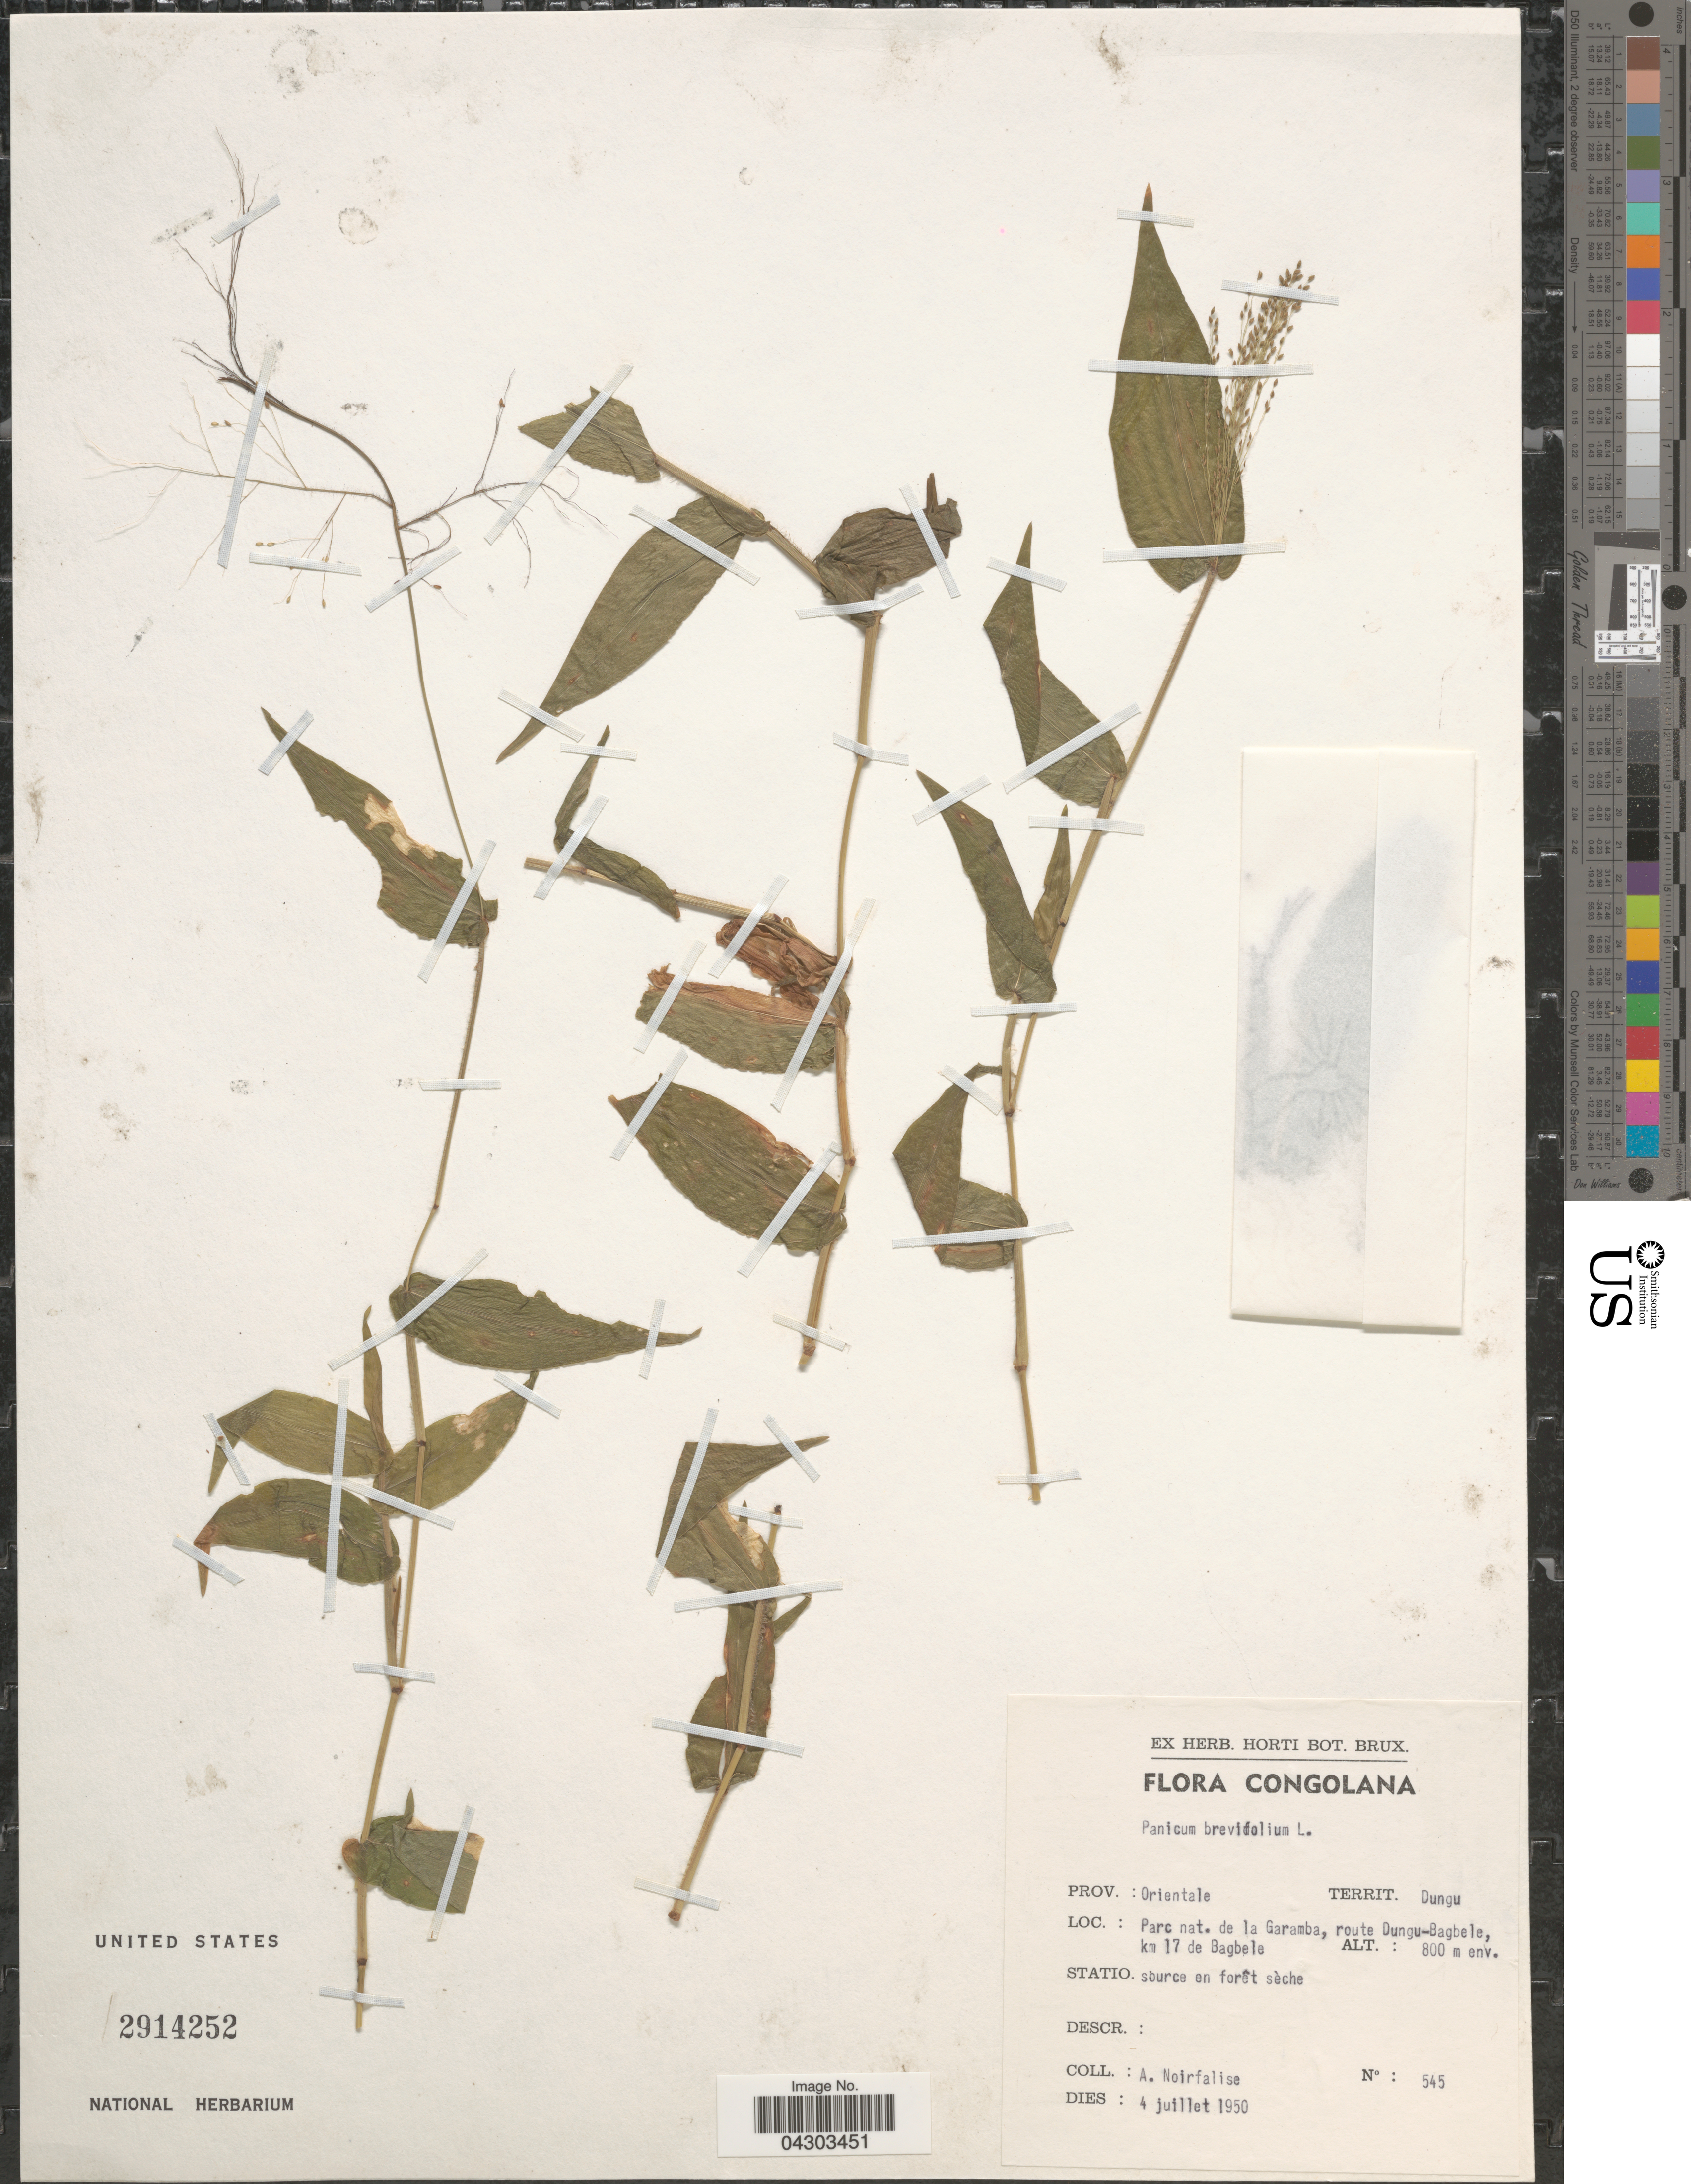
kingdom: Plantae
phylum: Tracheophyta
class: Liliopsida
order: Poales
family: Poaceae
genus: Panicum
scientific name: Panicum brevifolium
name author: L.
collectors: A. Noirfalise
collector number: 545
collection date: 1950-07-04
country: Congo, Democratic Republic of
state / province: Haut-Uele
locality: Territ. Dungu. Parc nat. de la Garamba, route Dungu-Bagbele, km 17 de Bagbele.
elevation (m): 800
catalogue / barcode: US 2914252